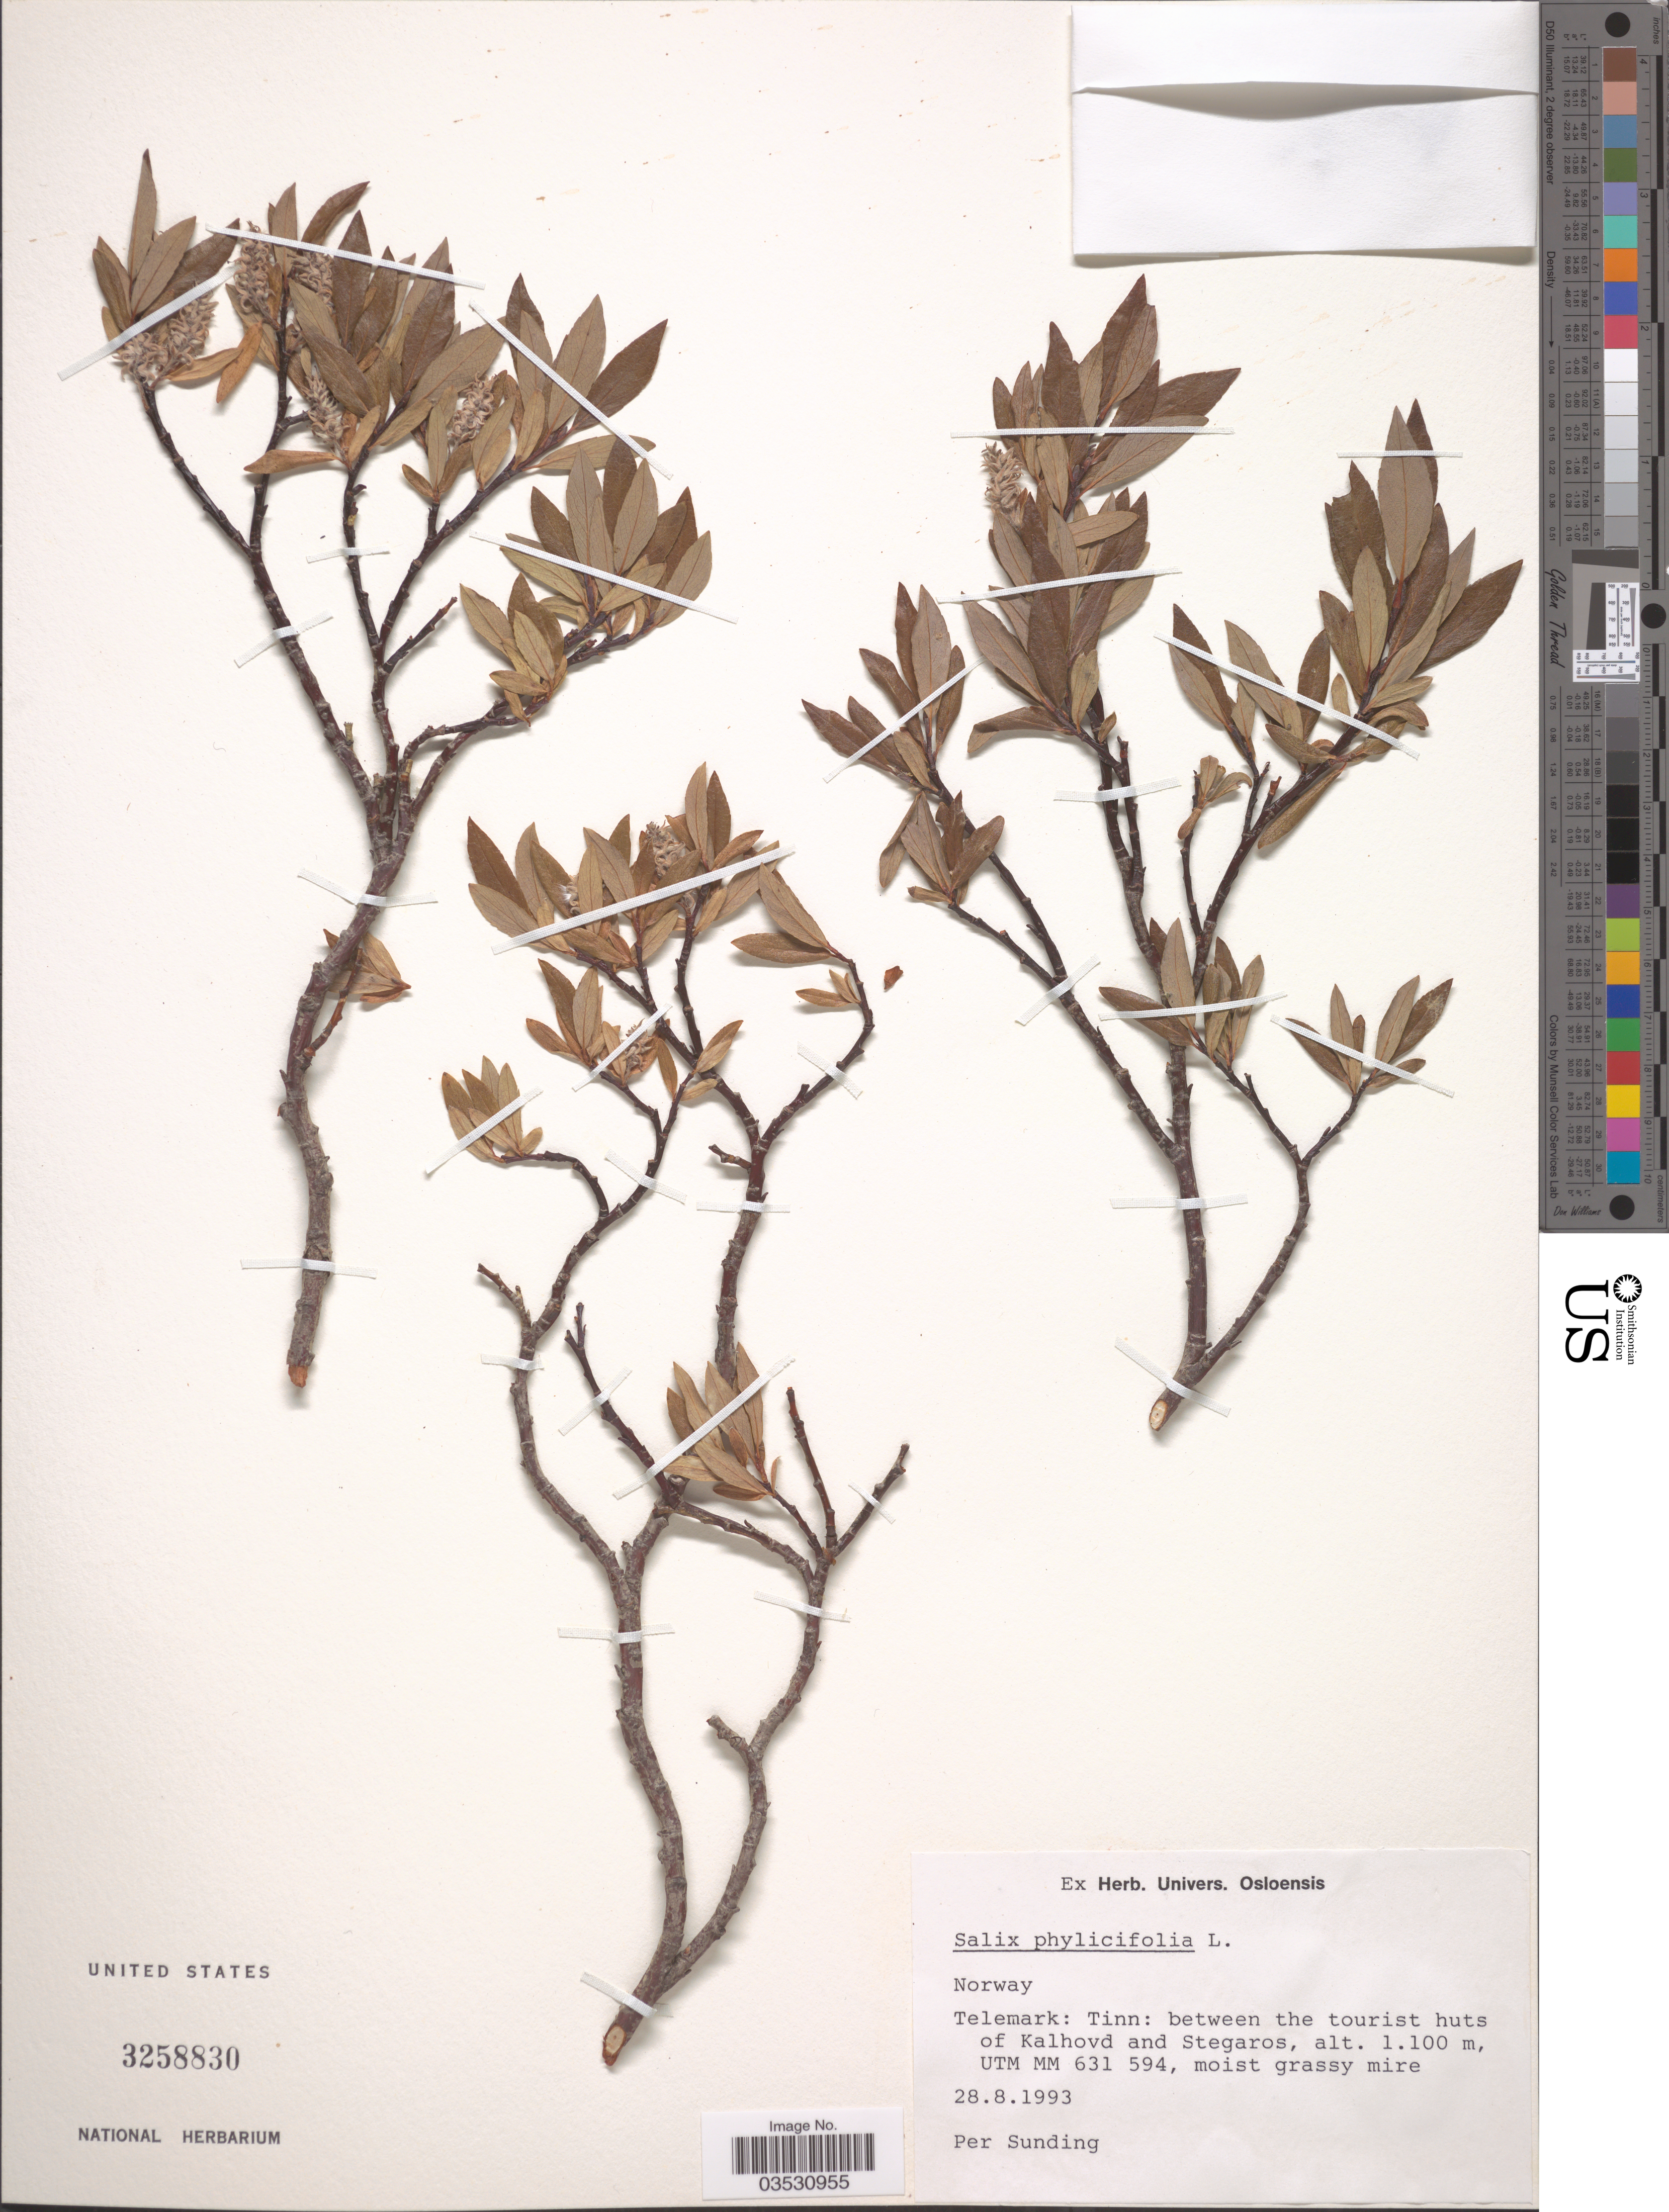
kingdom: Plantae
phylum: Tracheophyta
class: Magnoliopsida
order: Malpighiales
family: Salicaceae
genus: Salix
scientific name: Salix phylicifolia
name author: L.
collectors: P. O. Sunding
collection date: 1993-08-28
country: Norway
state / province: Telemark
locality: Tinn: between the tourist huts of Kalhovd and Stegaros. UTM MM 631 594.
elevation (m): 1100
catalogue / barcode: US 3258830